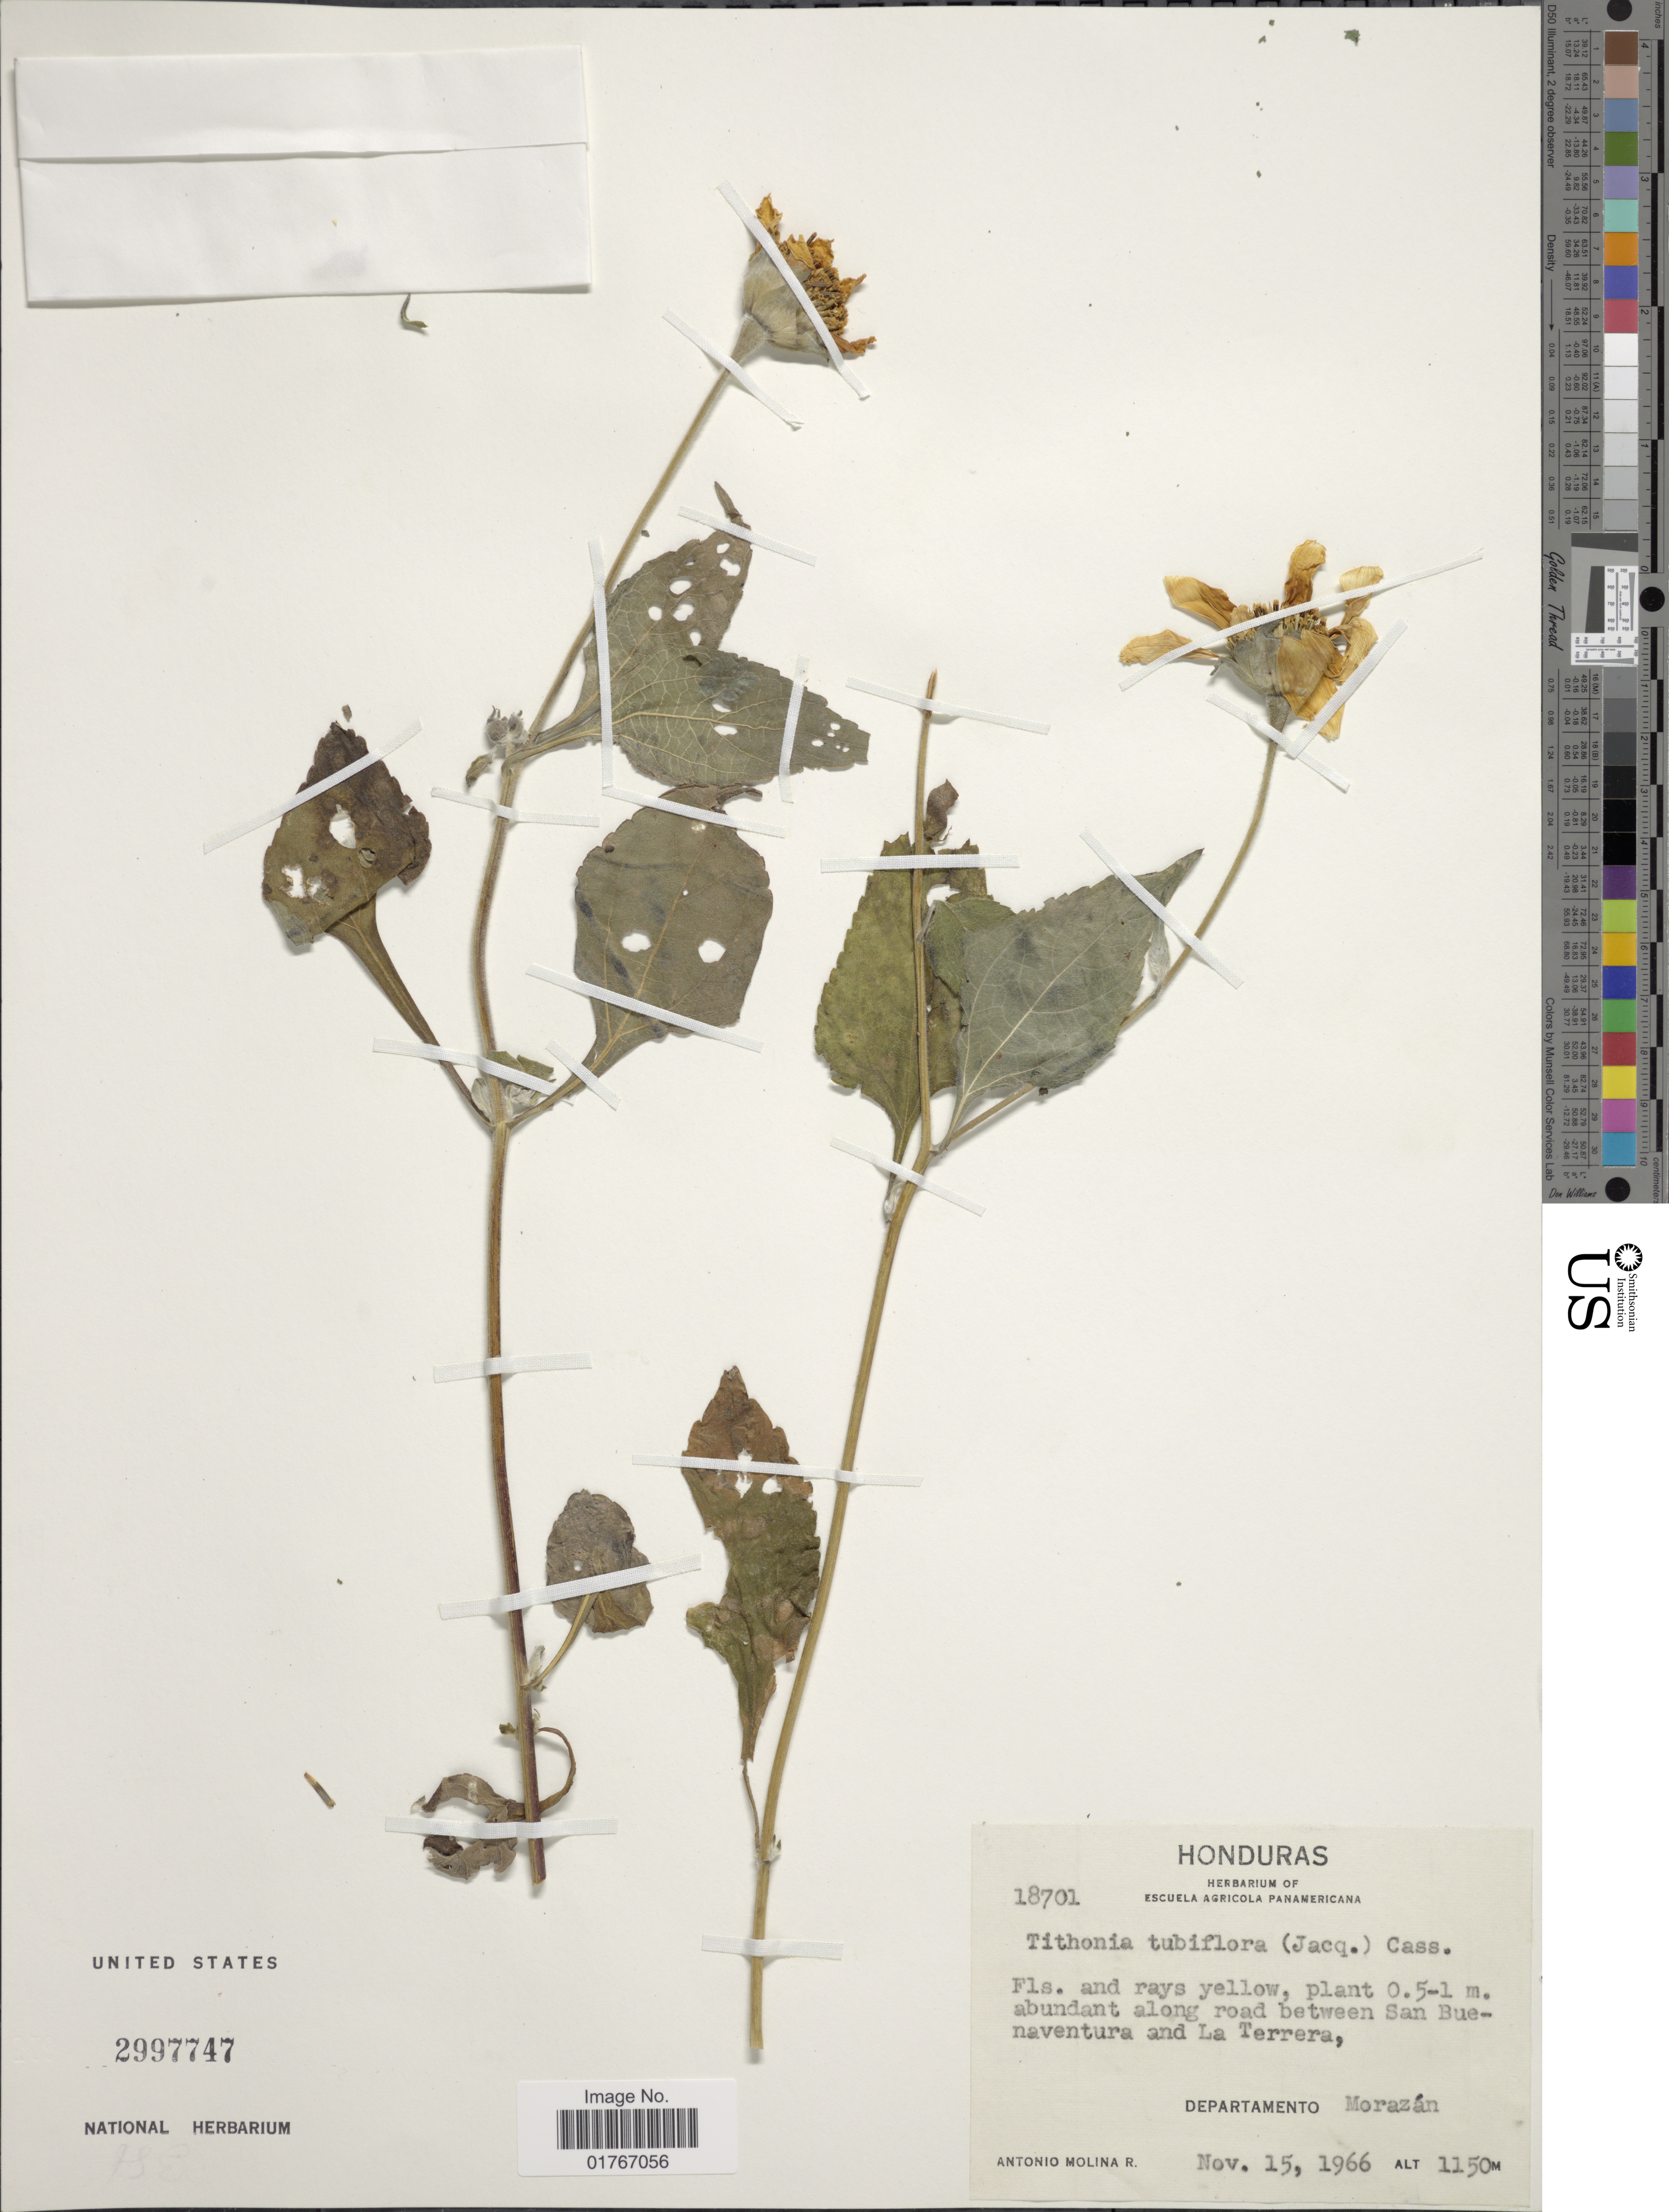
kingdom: Plantae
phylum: Tracheophyta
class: Magnoliopsida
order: Asterales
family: Asteraceae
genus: Tithonia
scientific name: Tithonia tubaeformis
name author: (Jacq.) Cass.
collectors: A. Molina R.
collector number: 18701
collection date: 1966-11-15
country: Honduras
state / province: Fco. Morazán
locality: Abundant along road between San Buenaventura and La Terreta, Departamento Morazán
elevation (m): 1150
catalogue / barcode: US 2997747